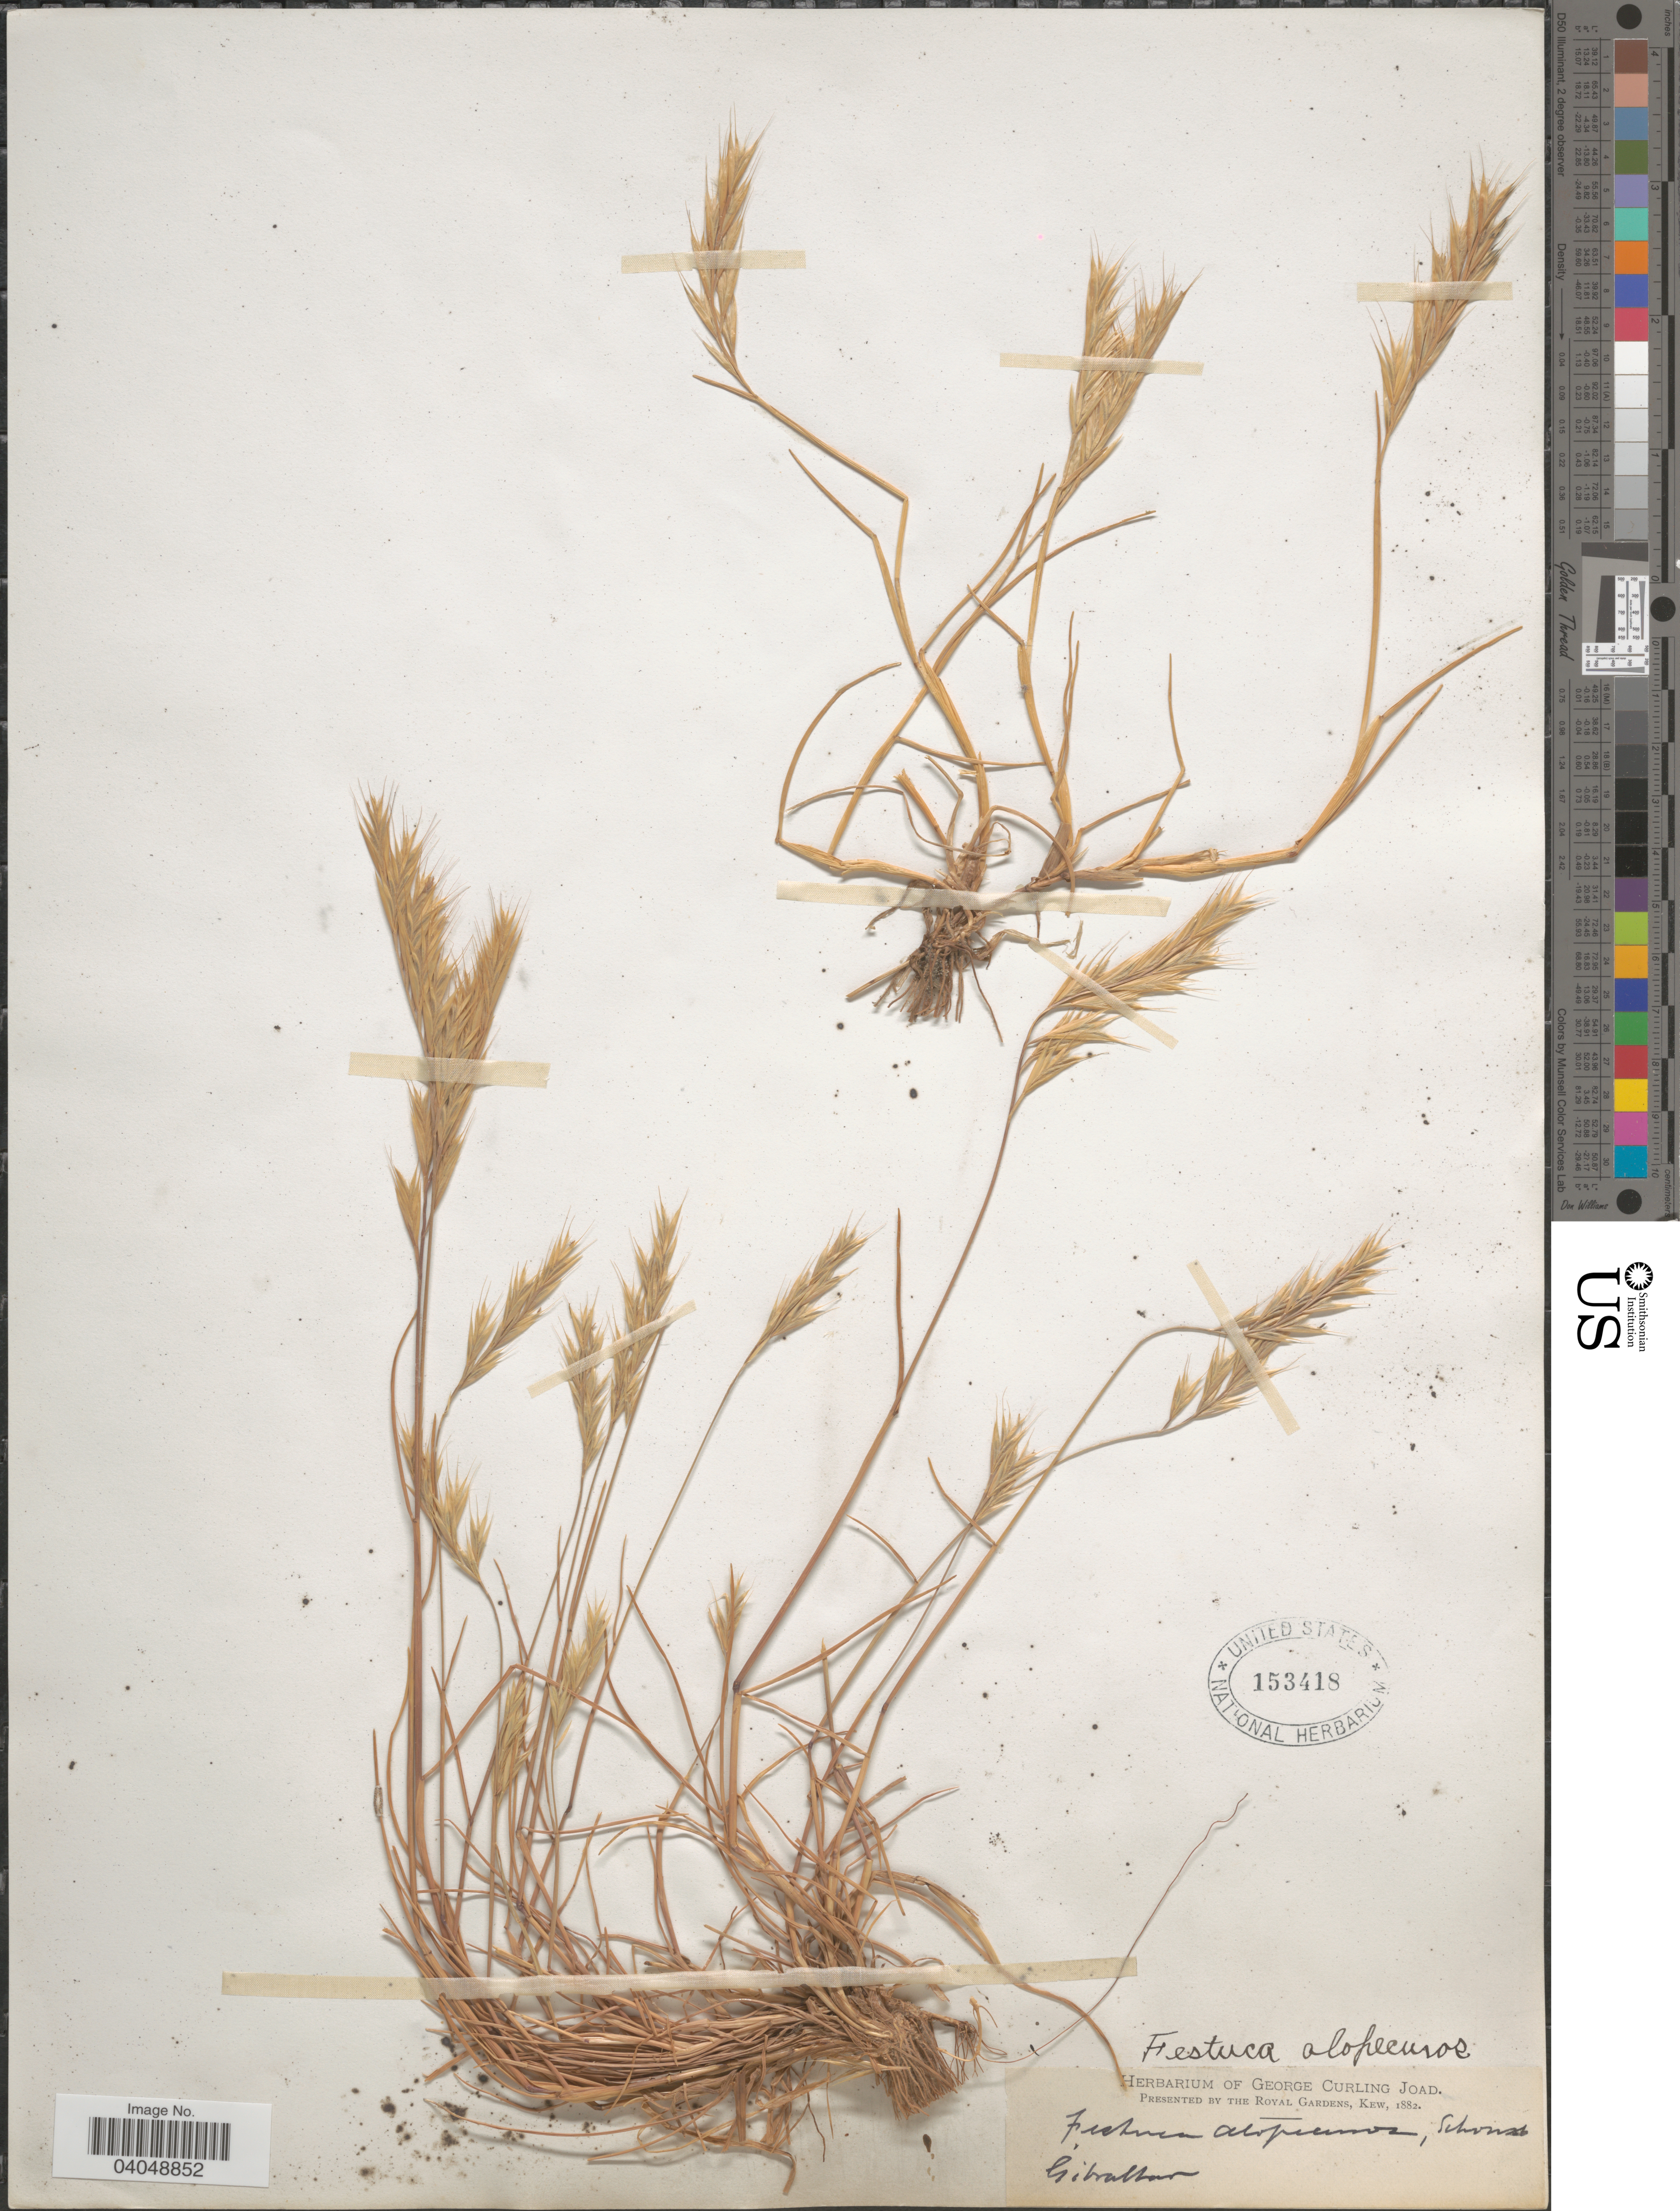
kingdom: Plantae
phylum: Tracheophyta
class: Liliopsida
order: Poales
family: Poaceae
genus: Festuca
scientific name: Festuca alopecuros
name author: Schousb.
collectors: ex herb. George Curling Joad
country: Gibraltar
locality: Gibraltar.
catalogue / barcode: US 153418